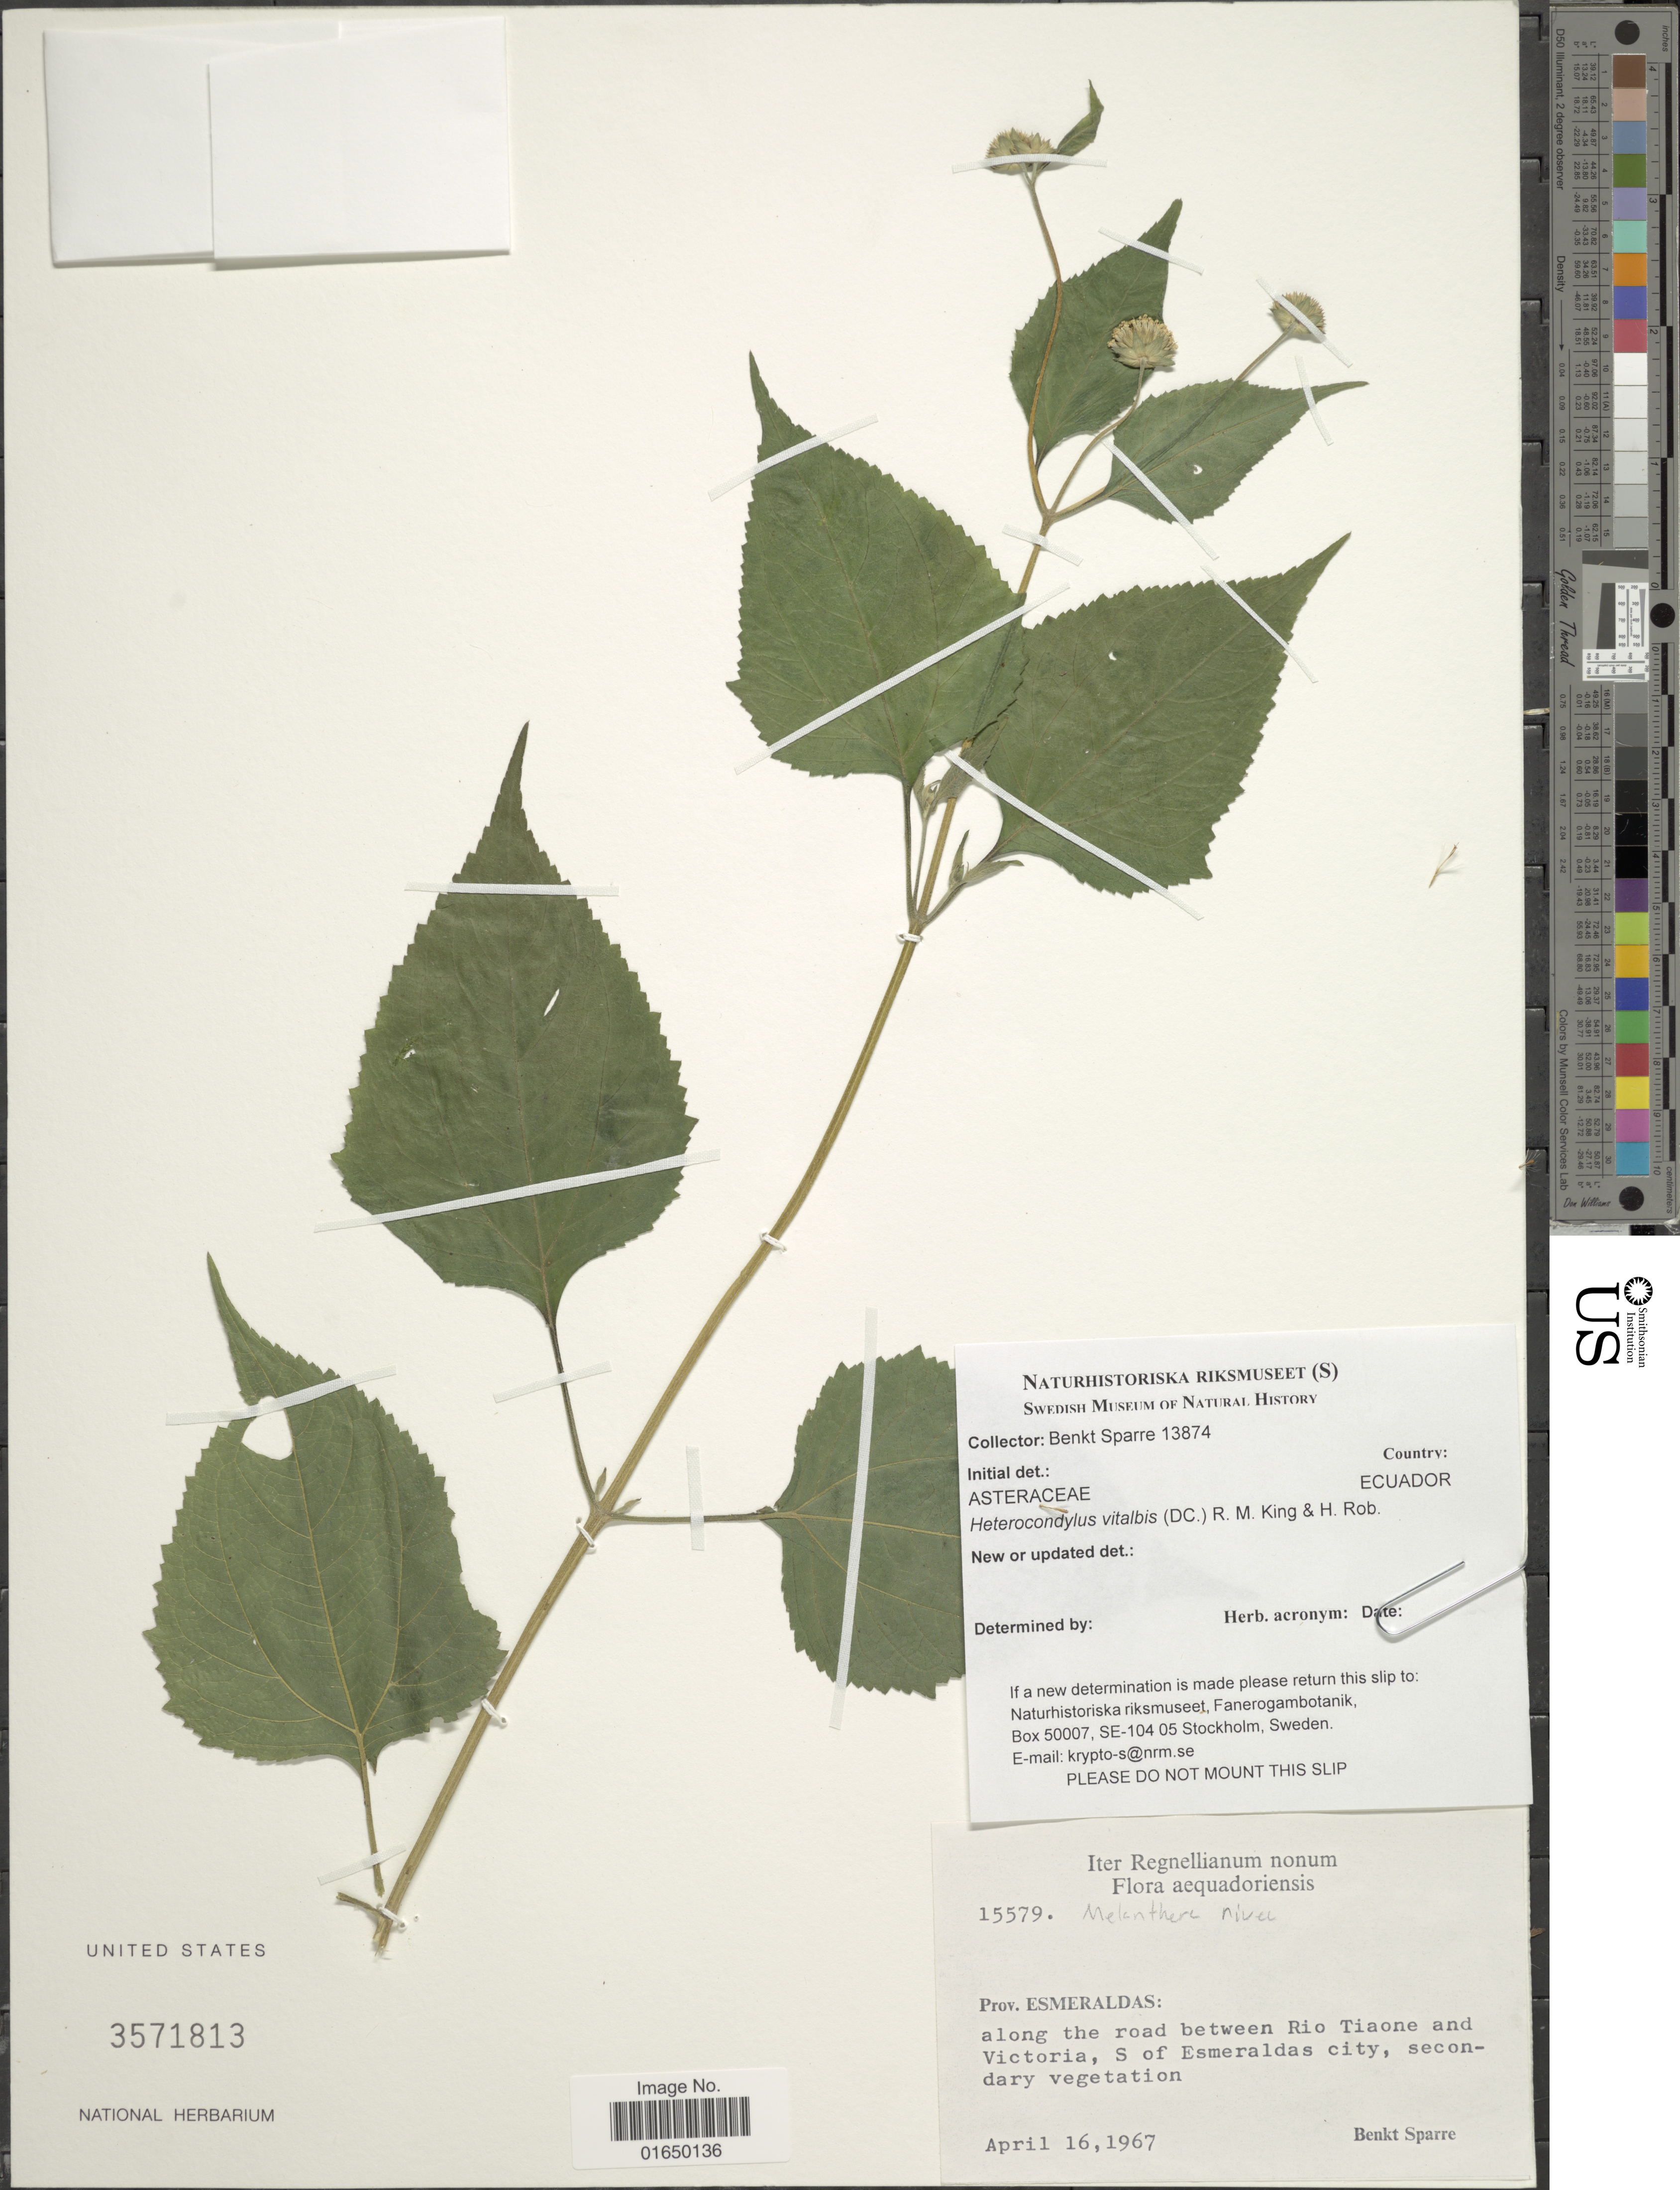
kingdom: Plantae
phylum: Tracheophyta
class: Magnoliopsida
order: Asterales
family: Asteraceae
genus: Heterocondylus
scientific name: Heterocondylus vitalbae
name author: (DC.) R.M. King & H. Rob.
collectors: B. Sparre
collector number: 13874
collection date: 1967-04-16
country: Ecuador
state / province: Esmeraldas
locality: Along the road between Rio Tiaone and Victoria, S. of Esmeraldas City, secondary vegetation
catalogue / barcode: US 3571813